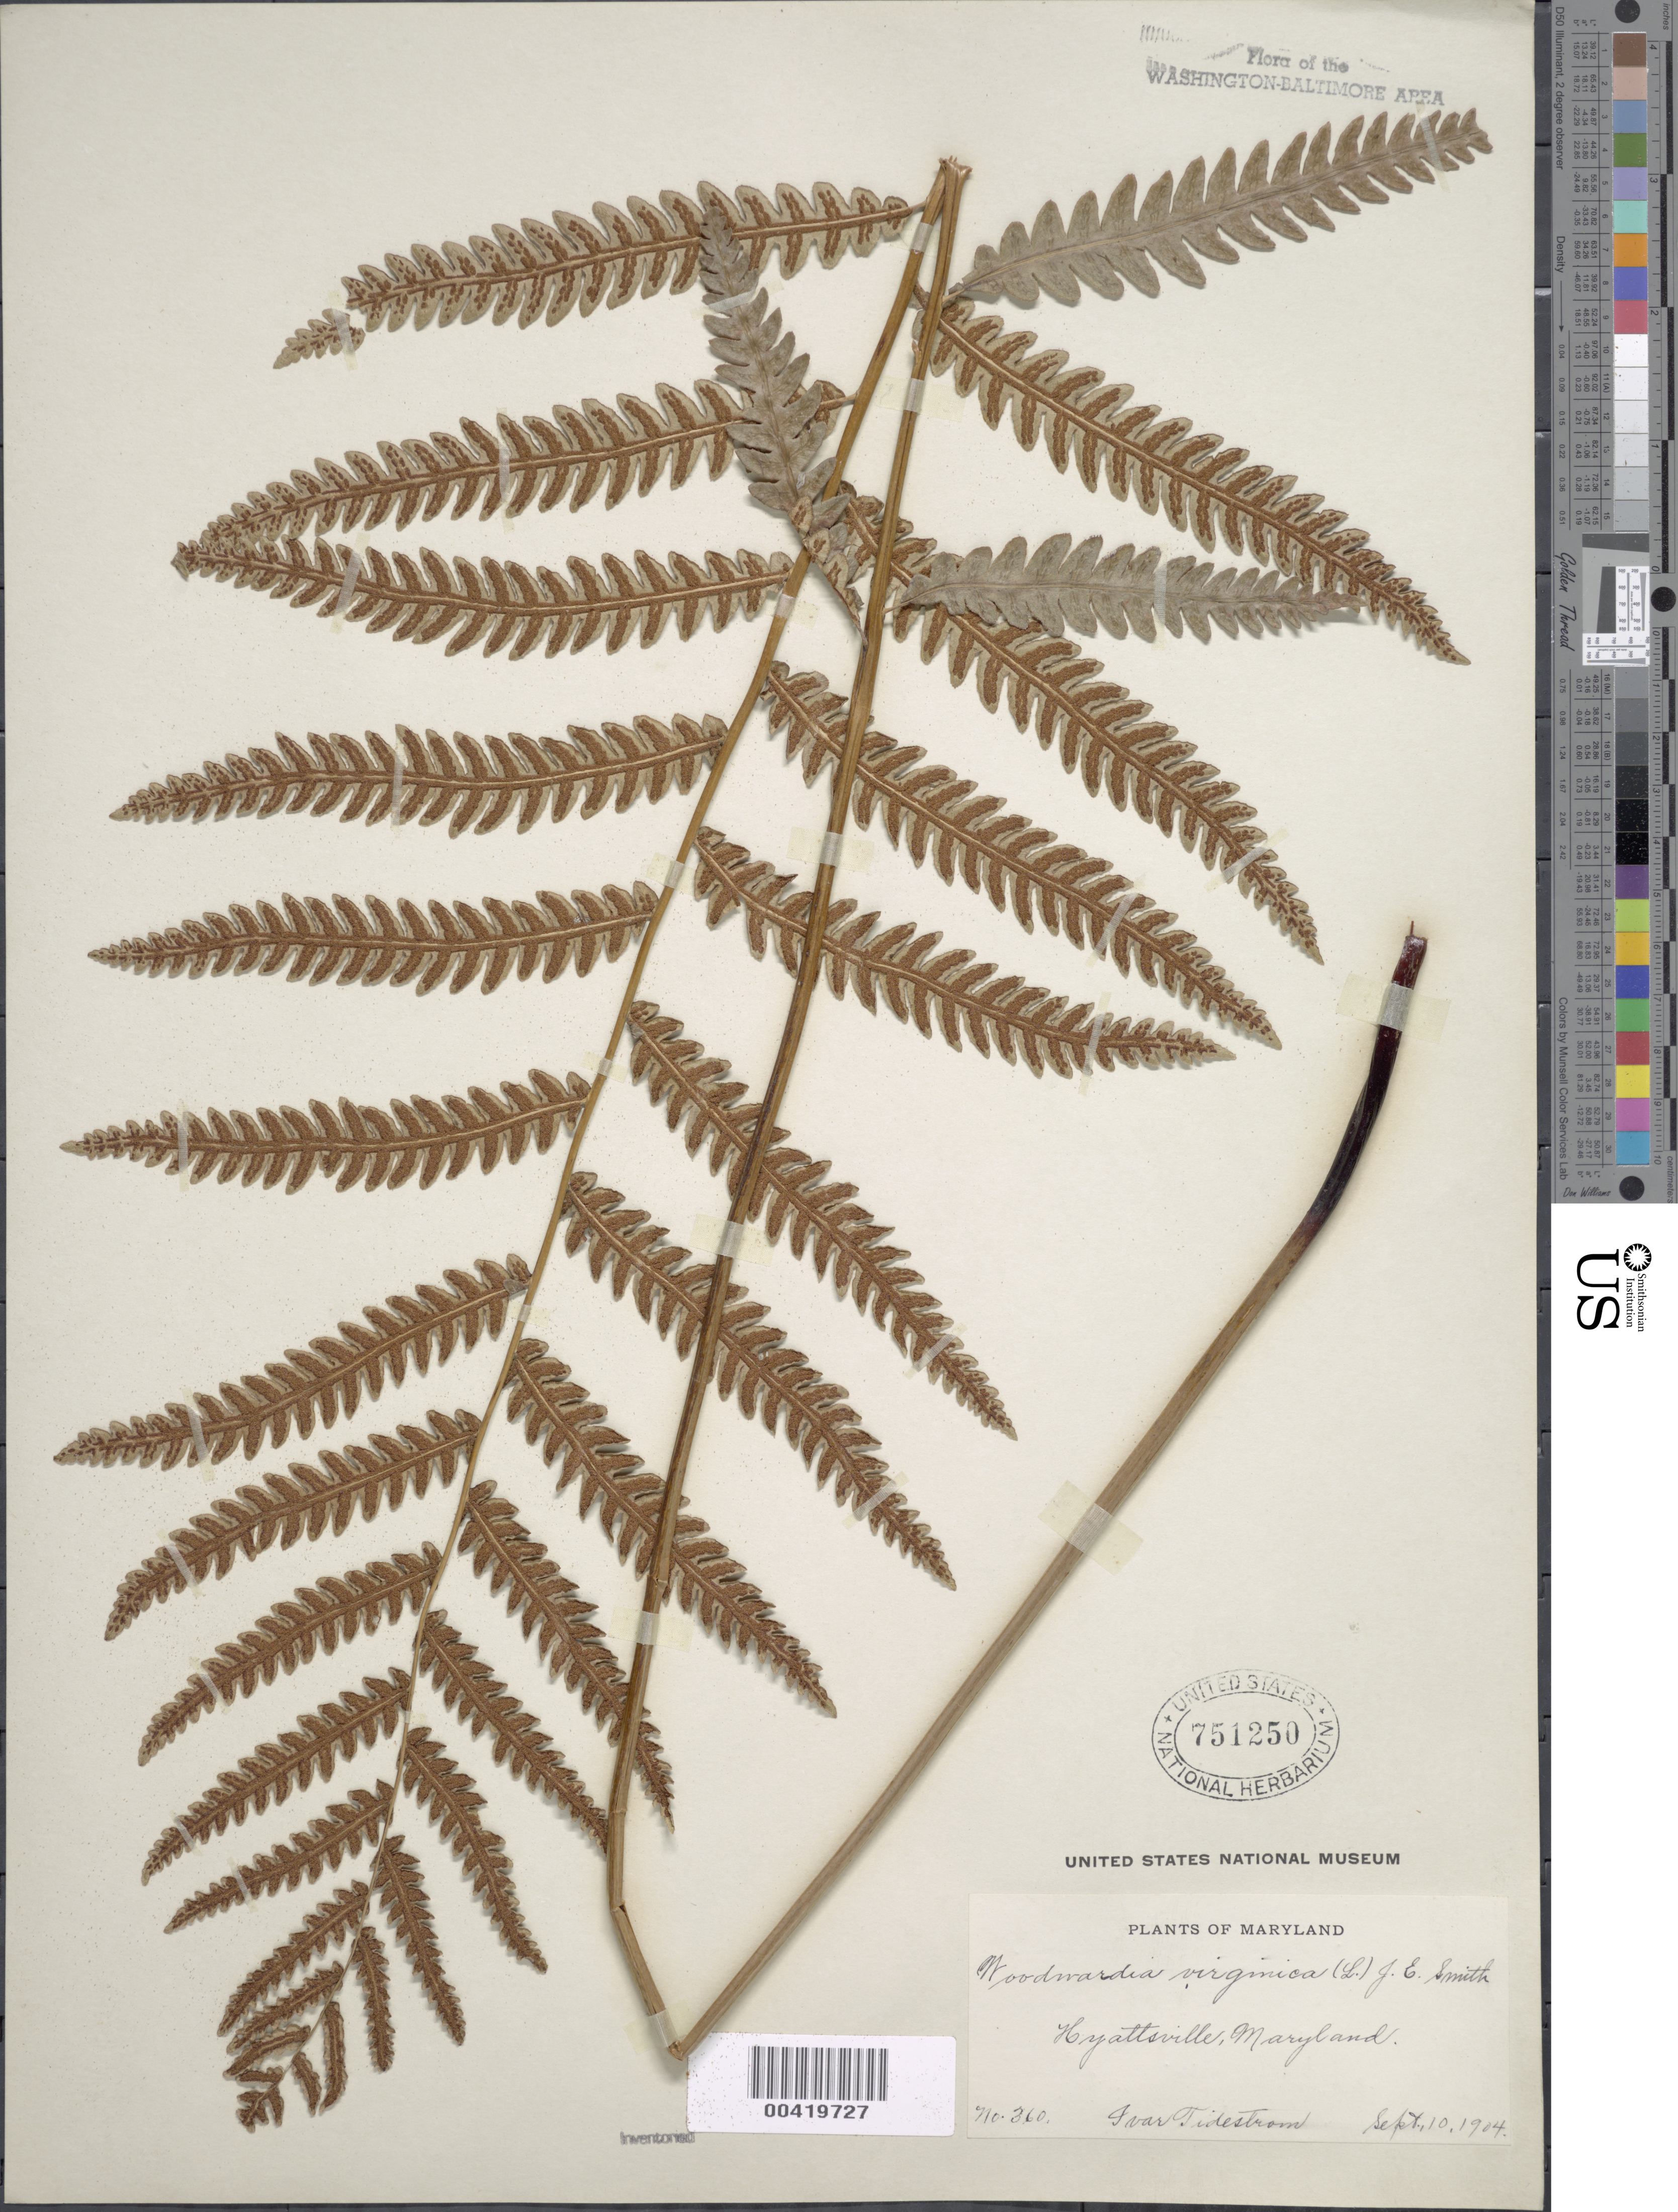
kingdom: Plantae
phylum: Tracheophyta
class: Polypodiopsida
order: Polypodiales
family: Blechnaceae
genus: Woodwardia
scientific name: Woodwardia virginica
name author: (L.) R.M. Sm.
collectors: I. F. Tidestrom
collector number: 360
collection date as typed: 10 Sep 1904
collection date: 1904-09-10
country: United States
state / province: Maryland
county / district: Prince George's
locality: Hyattsville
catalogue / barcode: US 751250